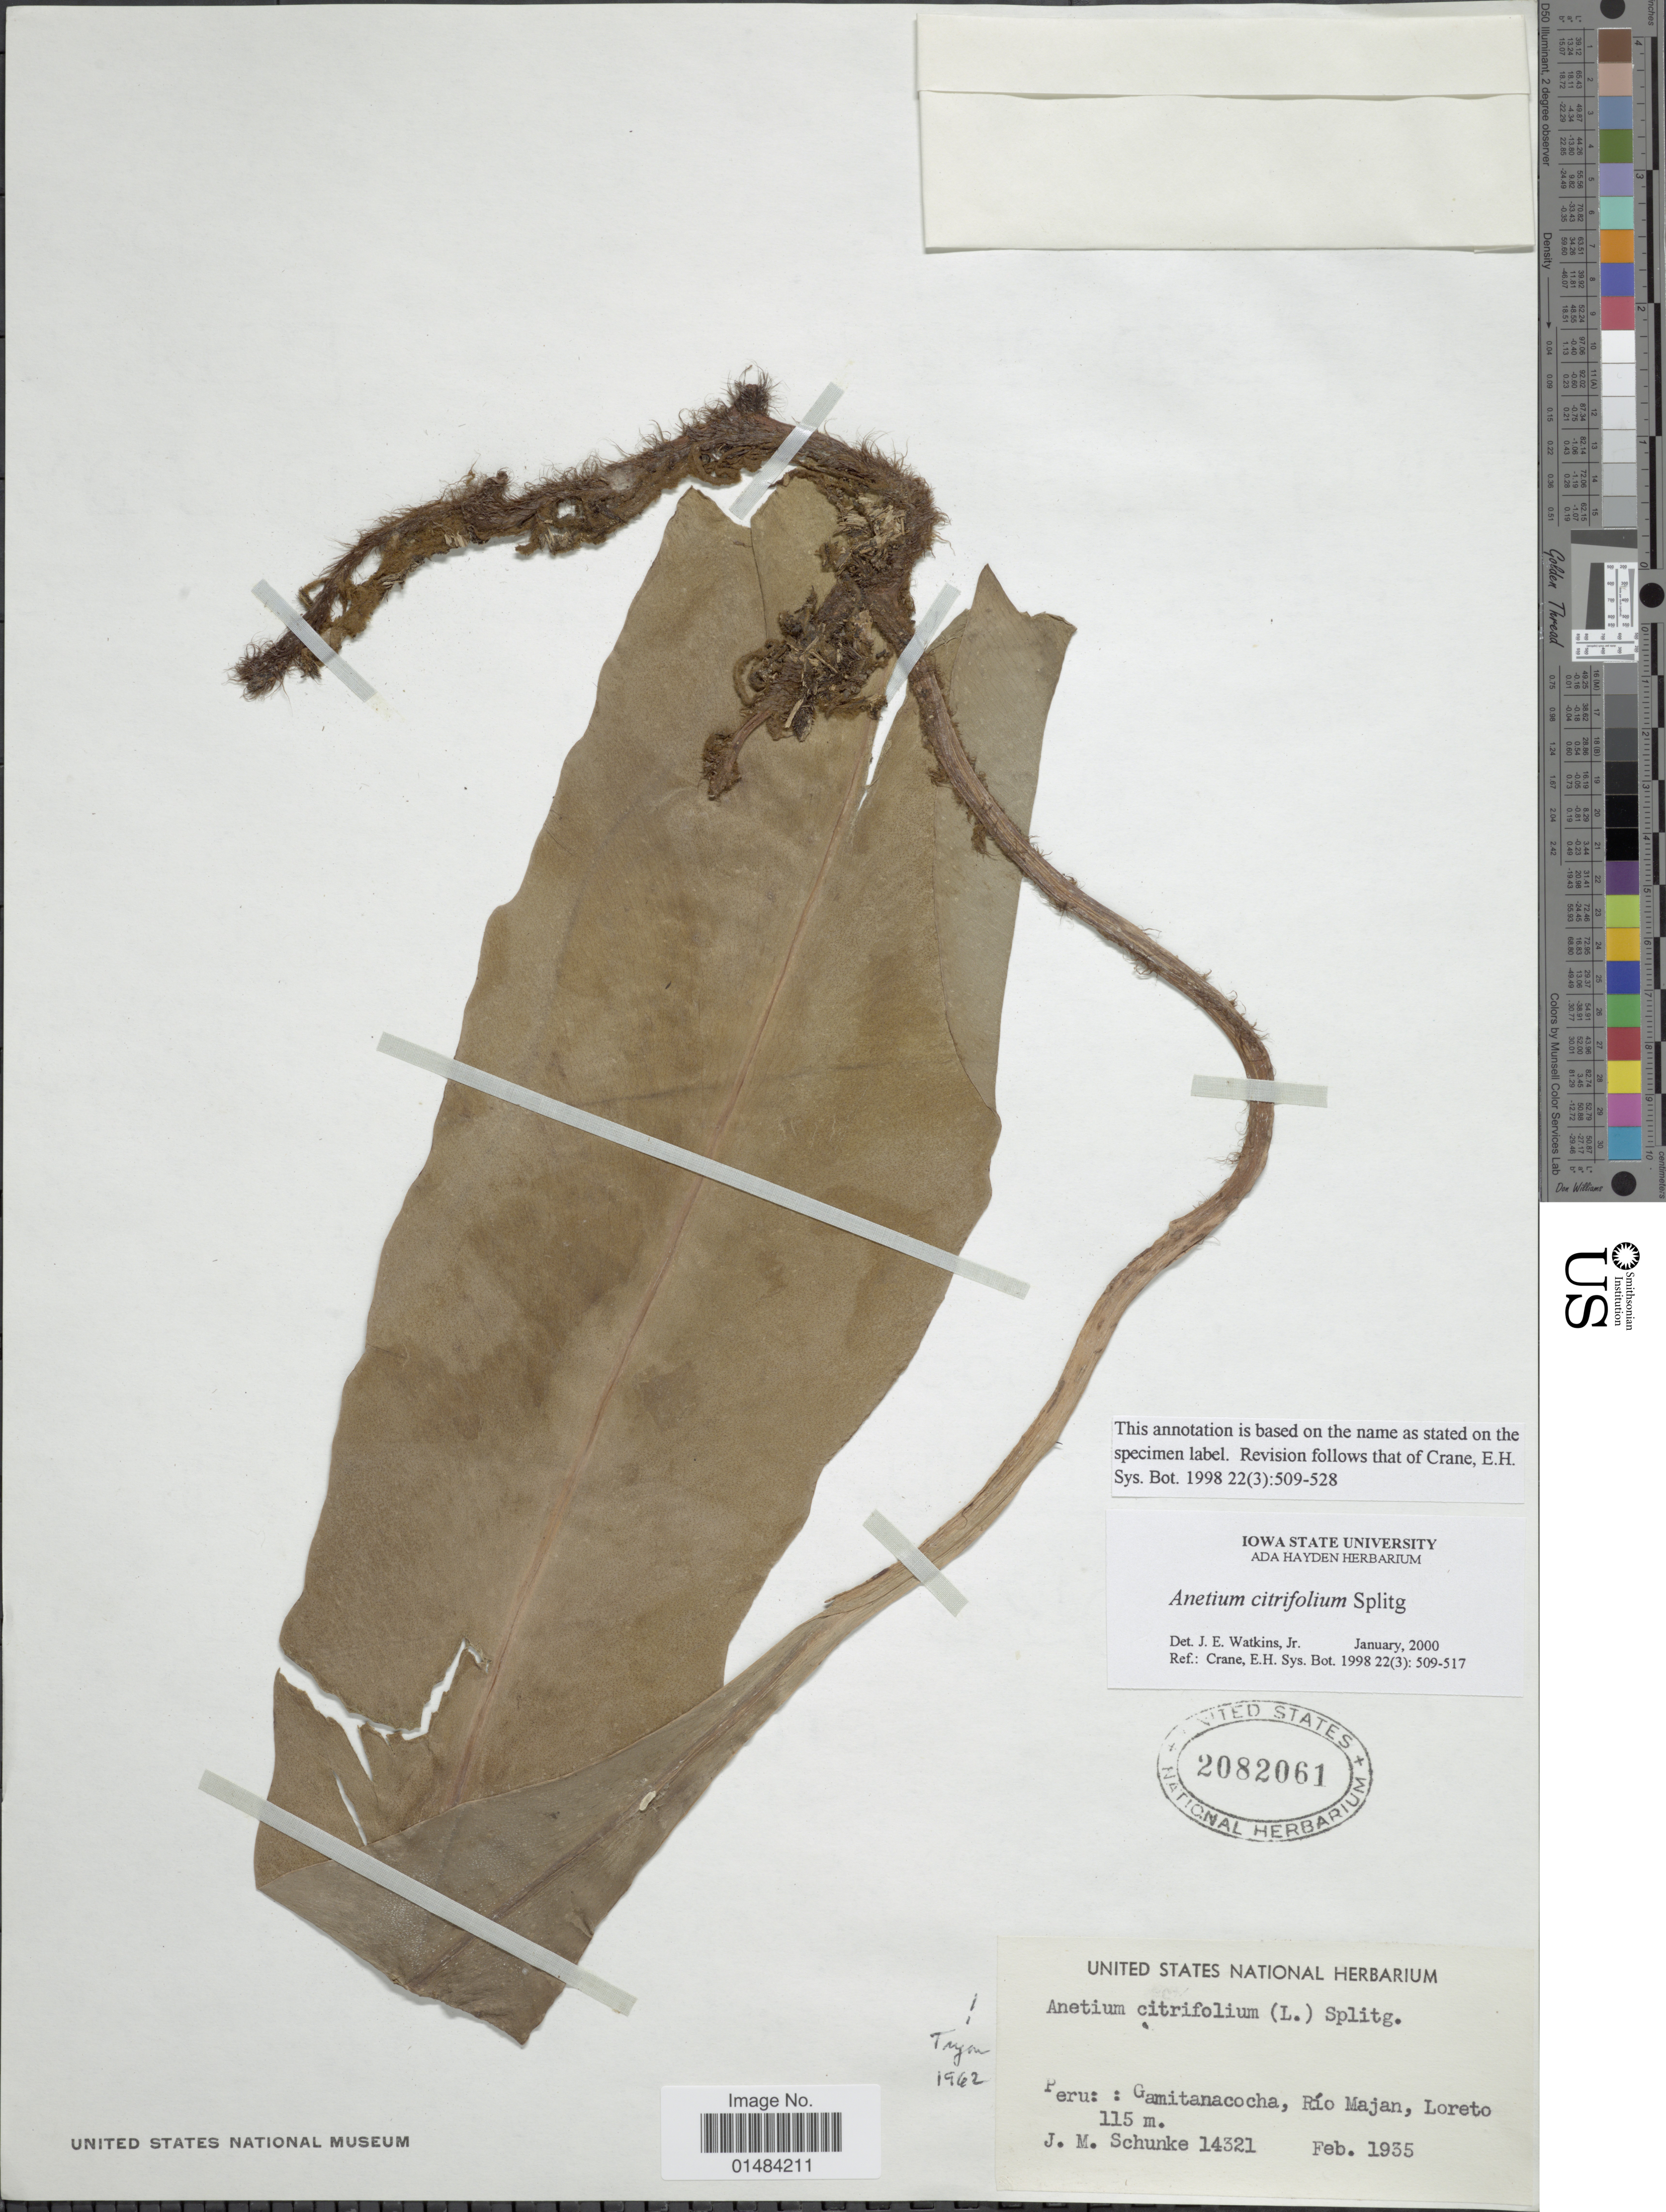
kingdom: Plantae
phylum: Tracheophyta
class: Polypodiopsida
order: Polypodiales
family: Pteridaceae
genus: Anetium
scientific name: Anetium citrifolium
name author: (L.) Splitg.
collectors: J. M. Schunke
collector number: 14321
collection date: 1935-02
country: Peru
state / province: Loreto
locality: Peru: Gamitanacocha, Rio Majan, Loreto.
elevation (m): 35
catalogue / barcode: US 2082061